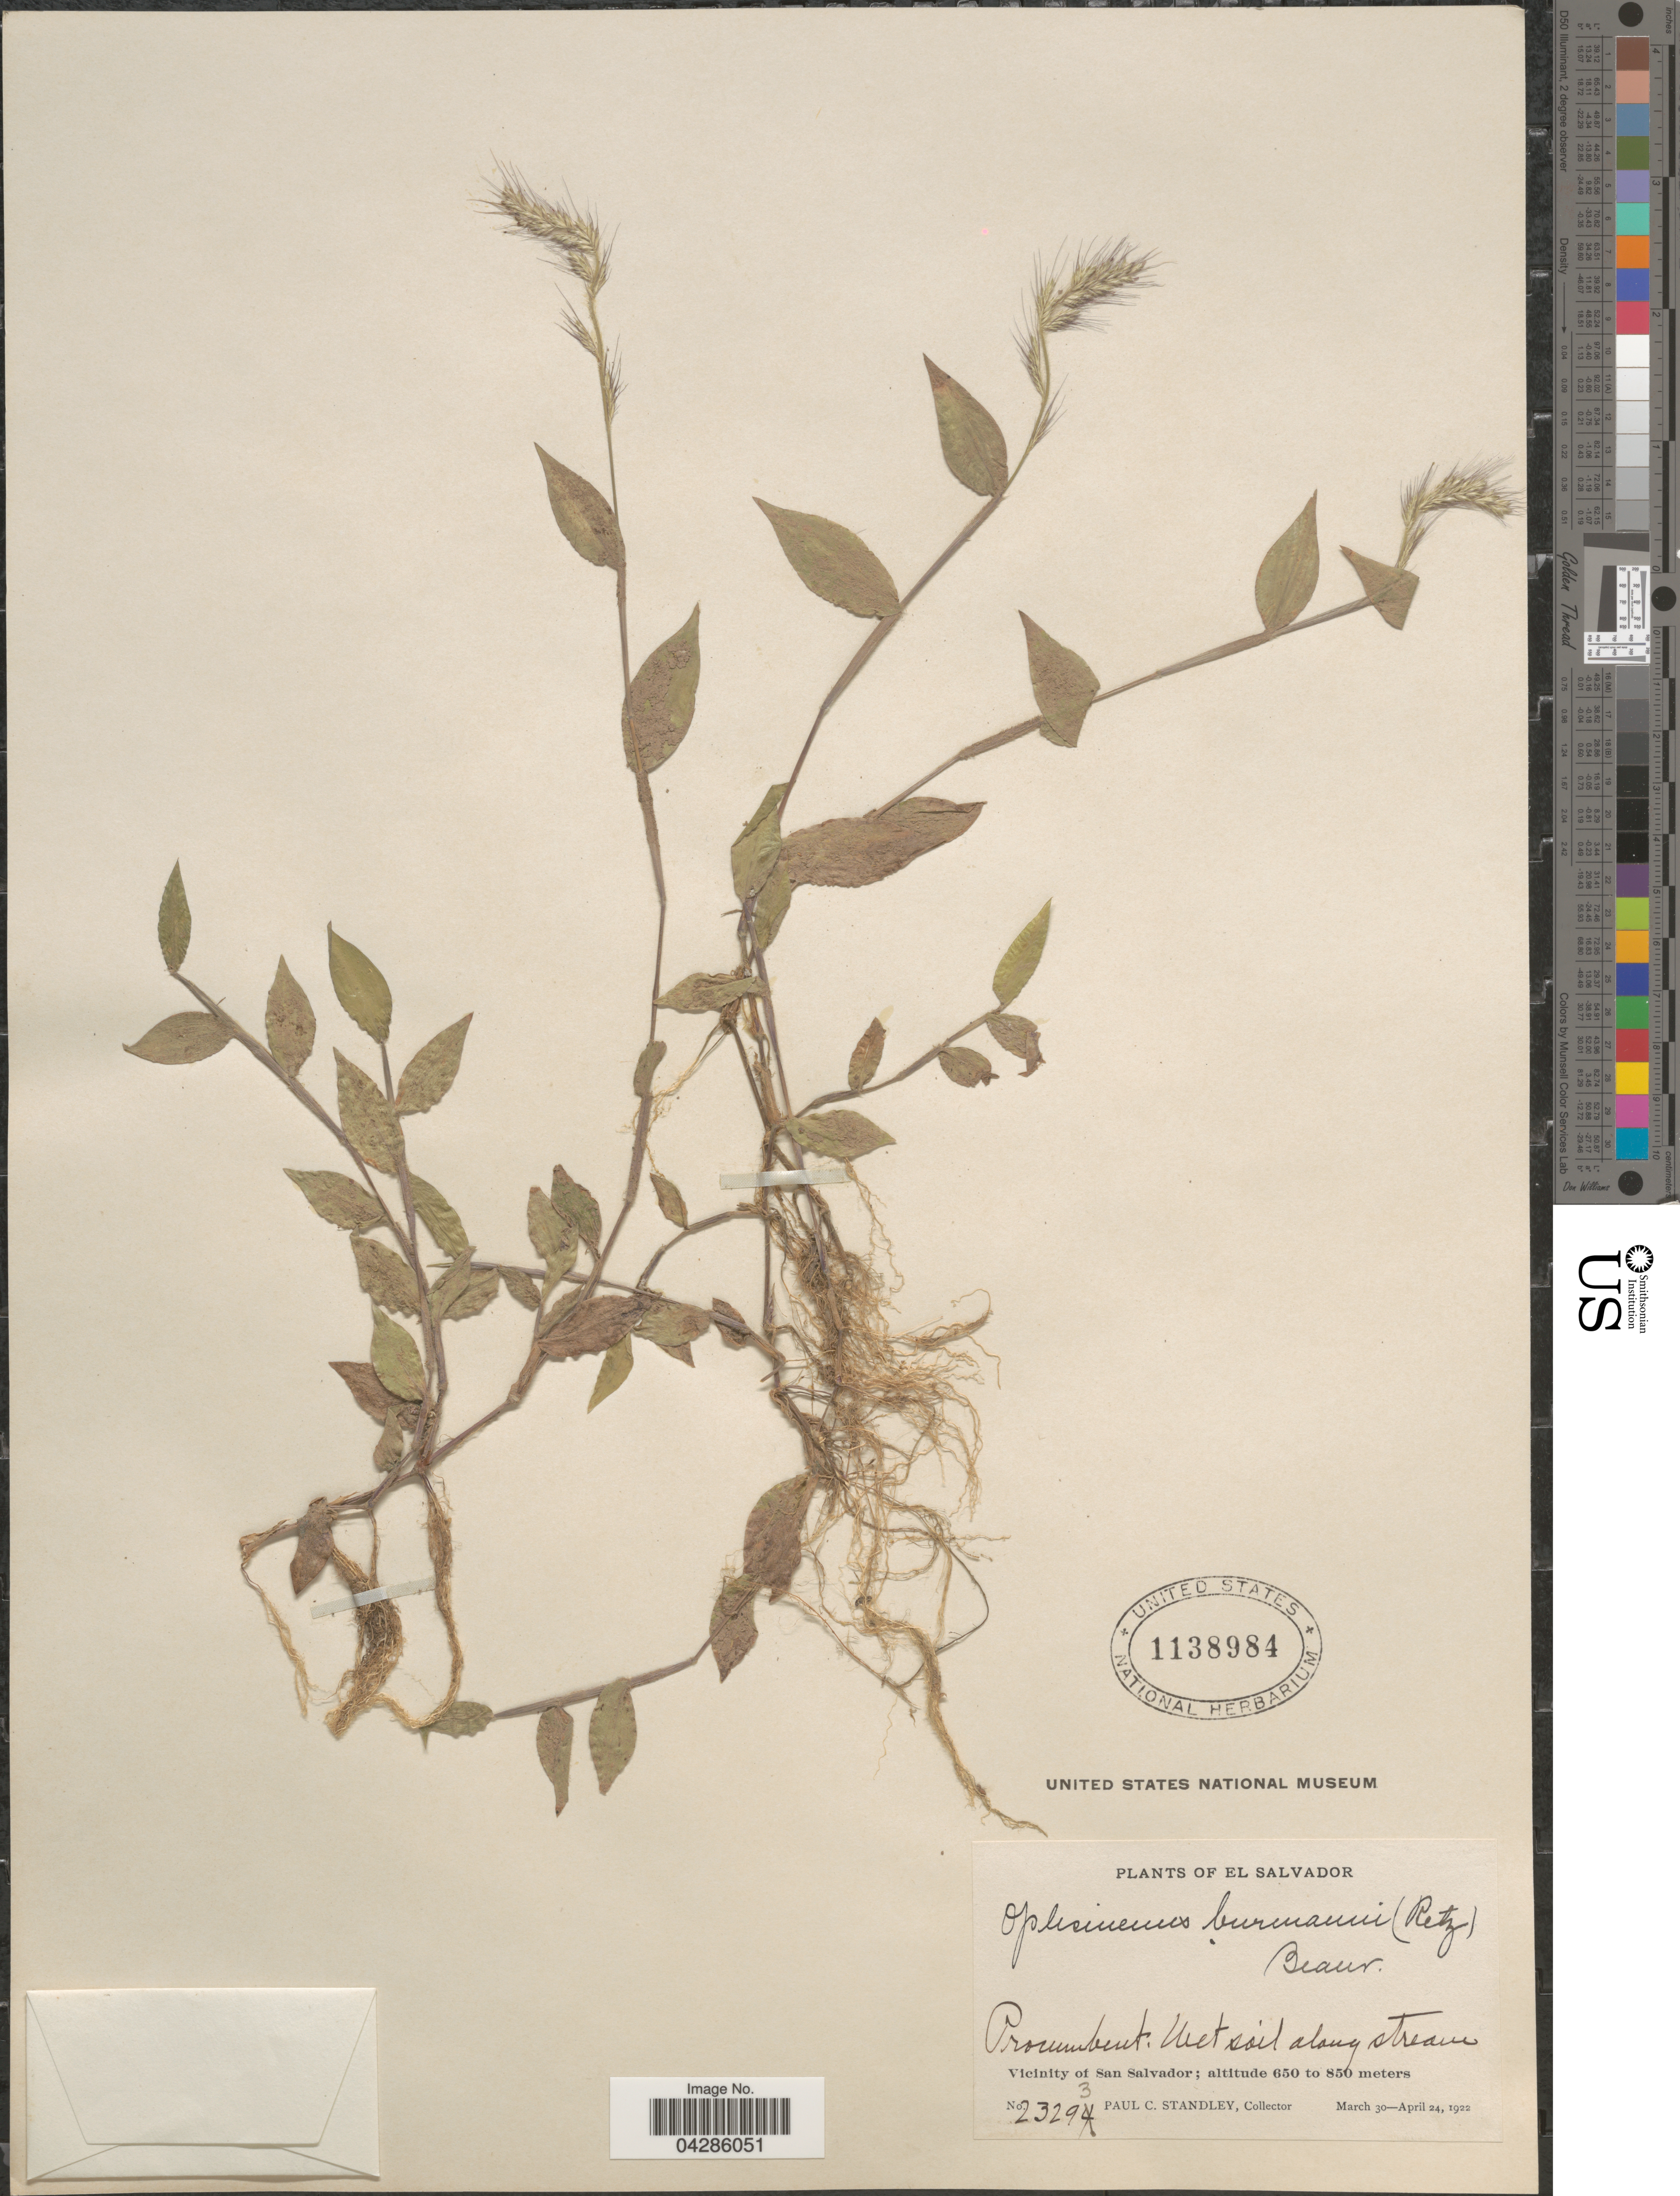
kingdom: Plantae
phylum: Tracheophyta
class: Liliopsida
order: Poales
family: Poaceae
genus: Oplismenus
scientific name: Oplismenus burmannii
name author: (Retz.) P. Beauv.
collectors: P. C. Standley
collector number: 23293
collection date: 1922-03-30/1922-04-24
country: El Salvador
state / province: San Salvador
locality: Wet soil along stream. Vicinity of San Salvador.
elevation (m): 650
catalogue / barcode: US 1138984